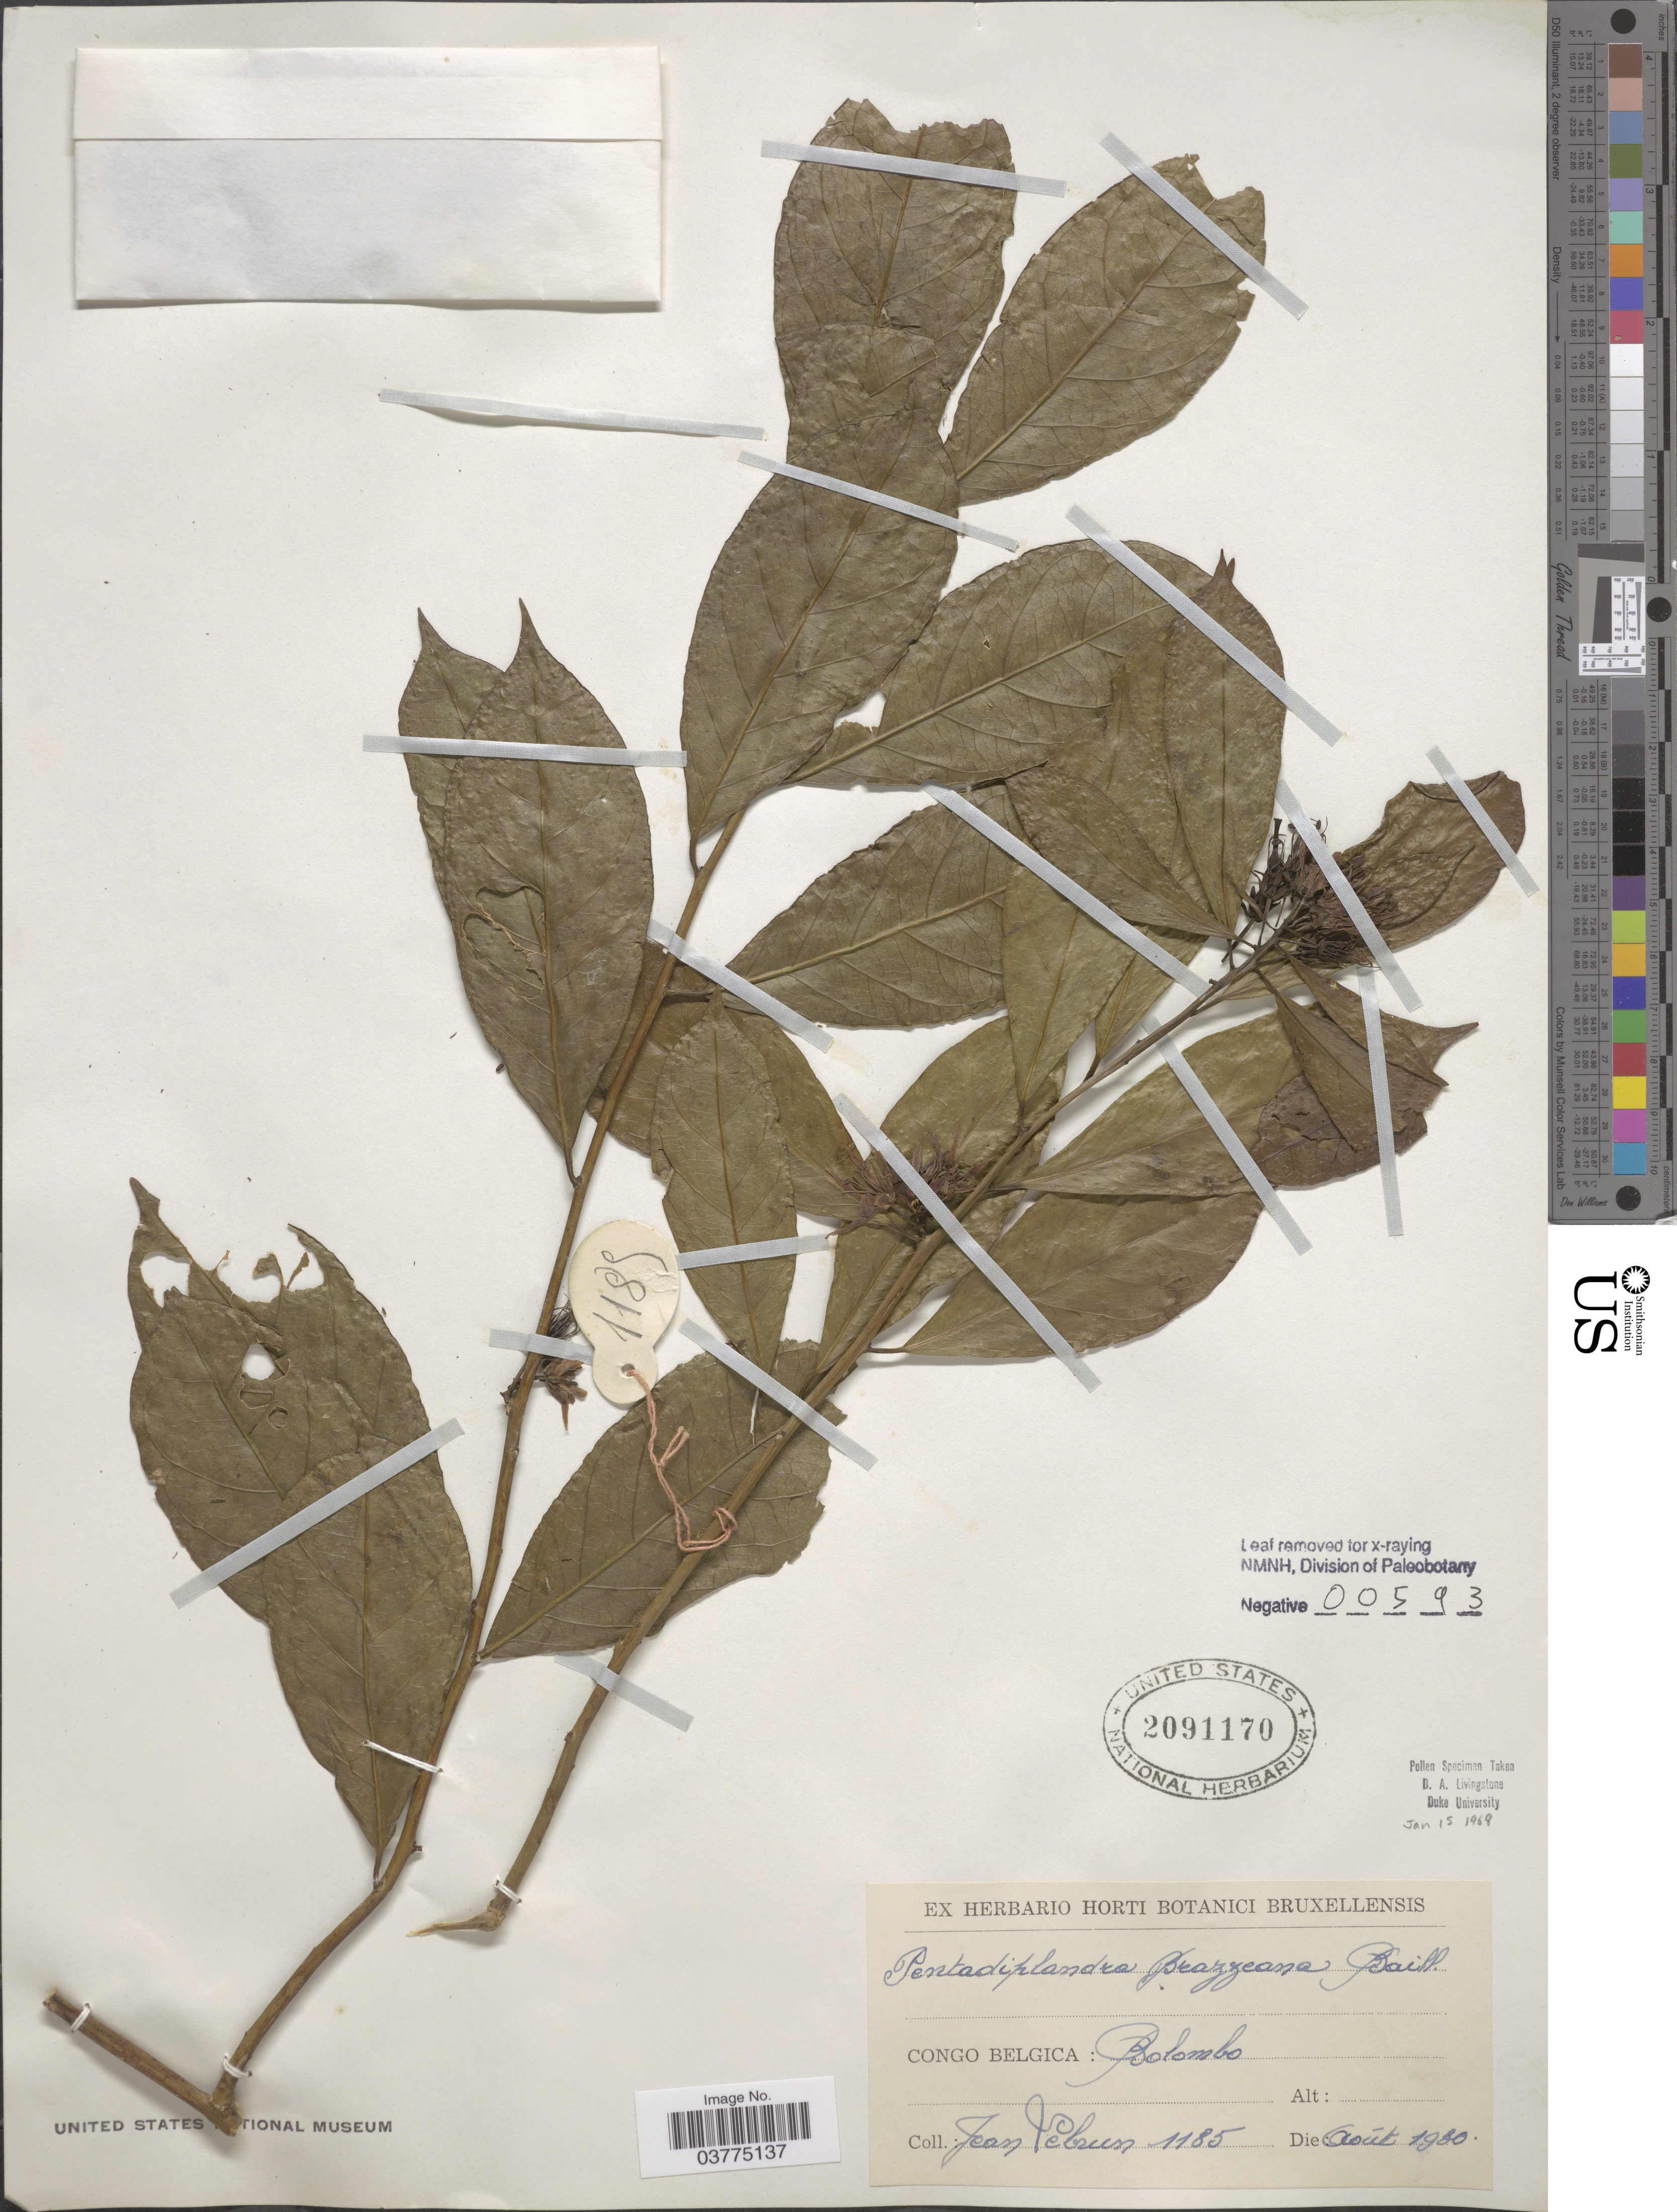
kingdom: Plantae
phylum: Tracheophyta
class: Magnoliopsida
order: Brassicales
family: Pentadiplandraceae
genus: Pentadiplandra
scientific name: Pentadiplandra brazzeana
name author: Baill.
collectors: J. A. Lebrun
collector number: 1185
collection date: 1930-08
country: Congo, Democratic Republic of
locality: Congo Belgica: Bolombo.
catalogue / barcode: US 2091170